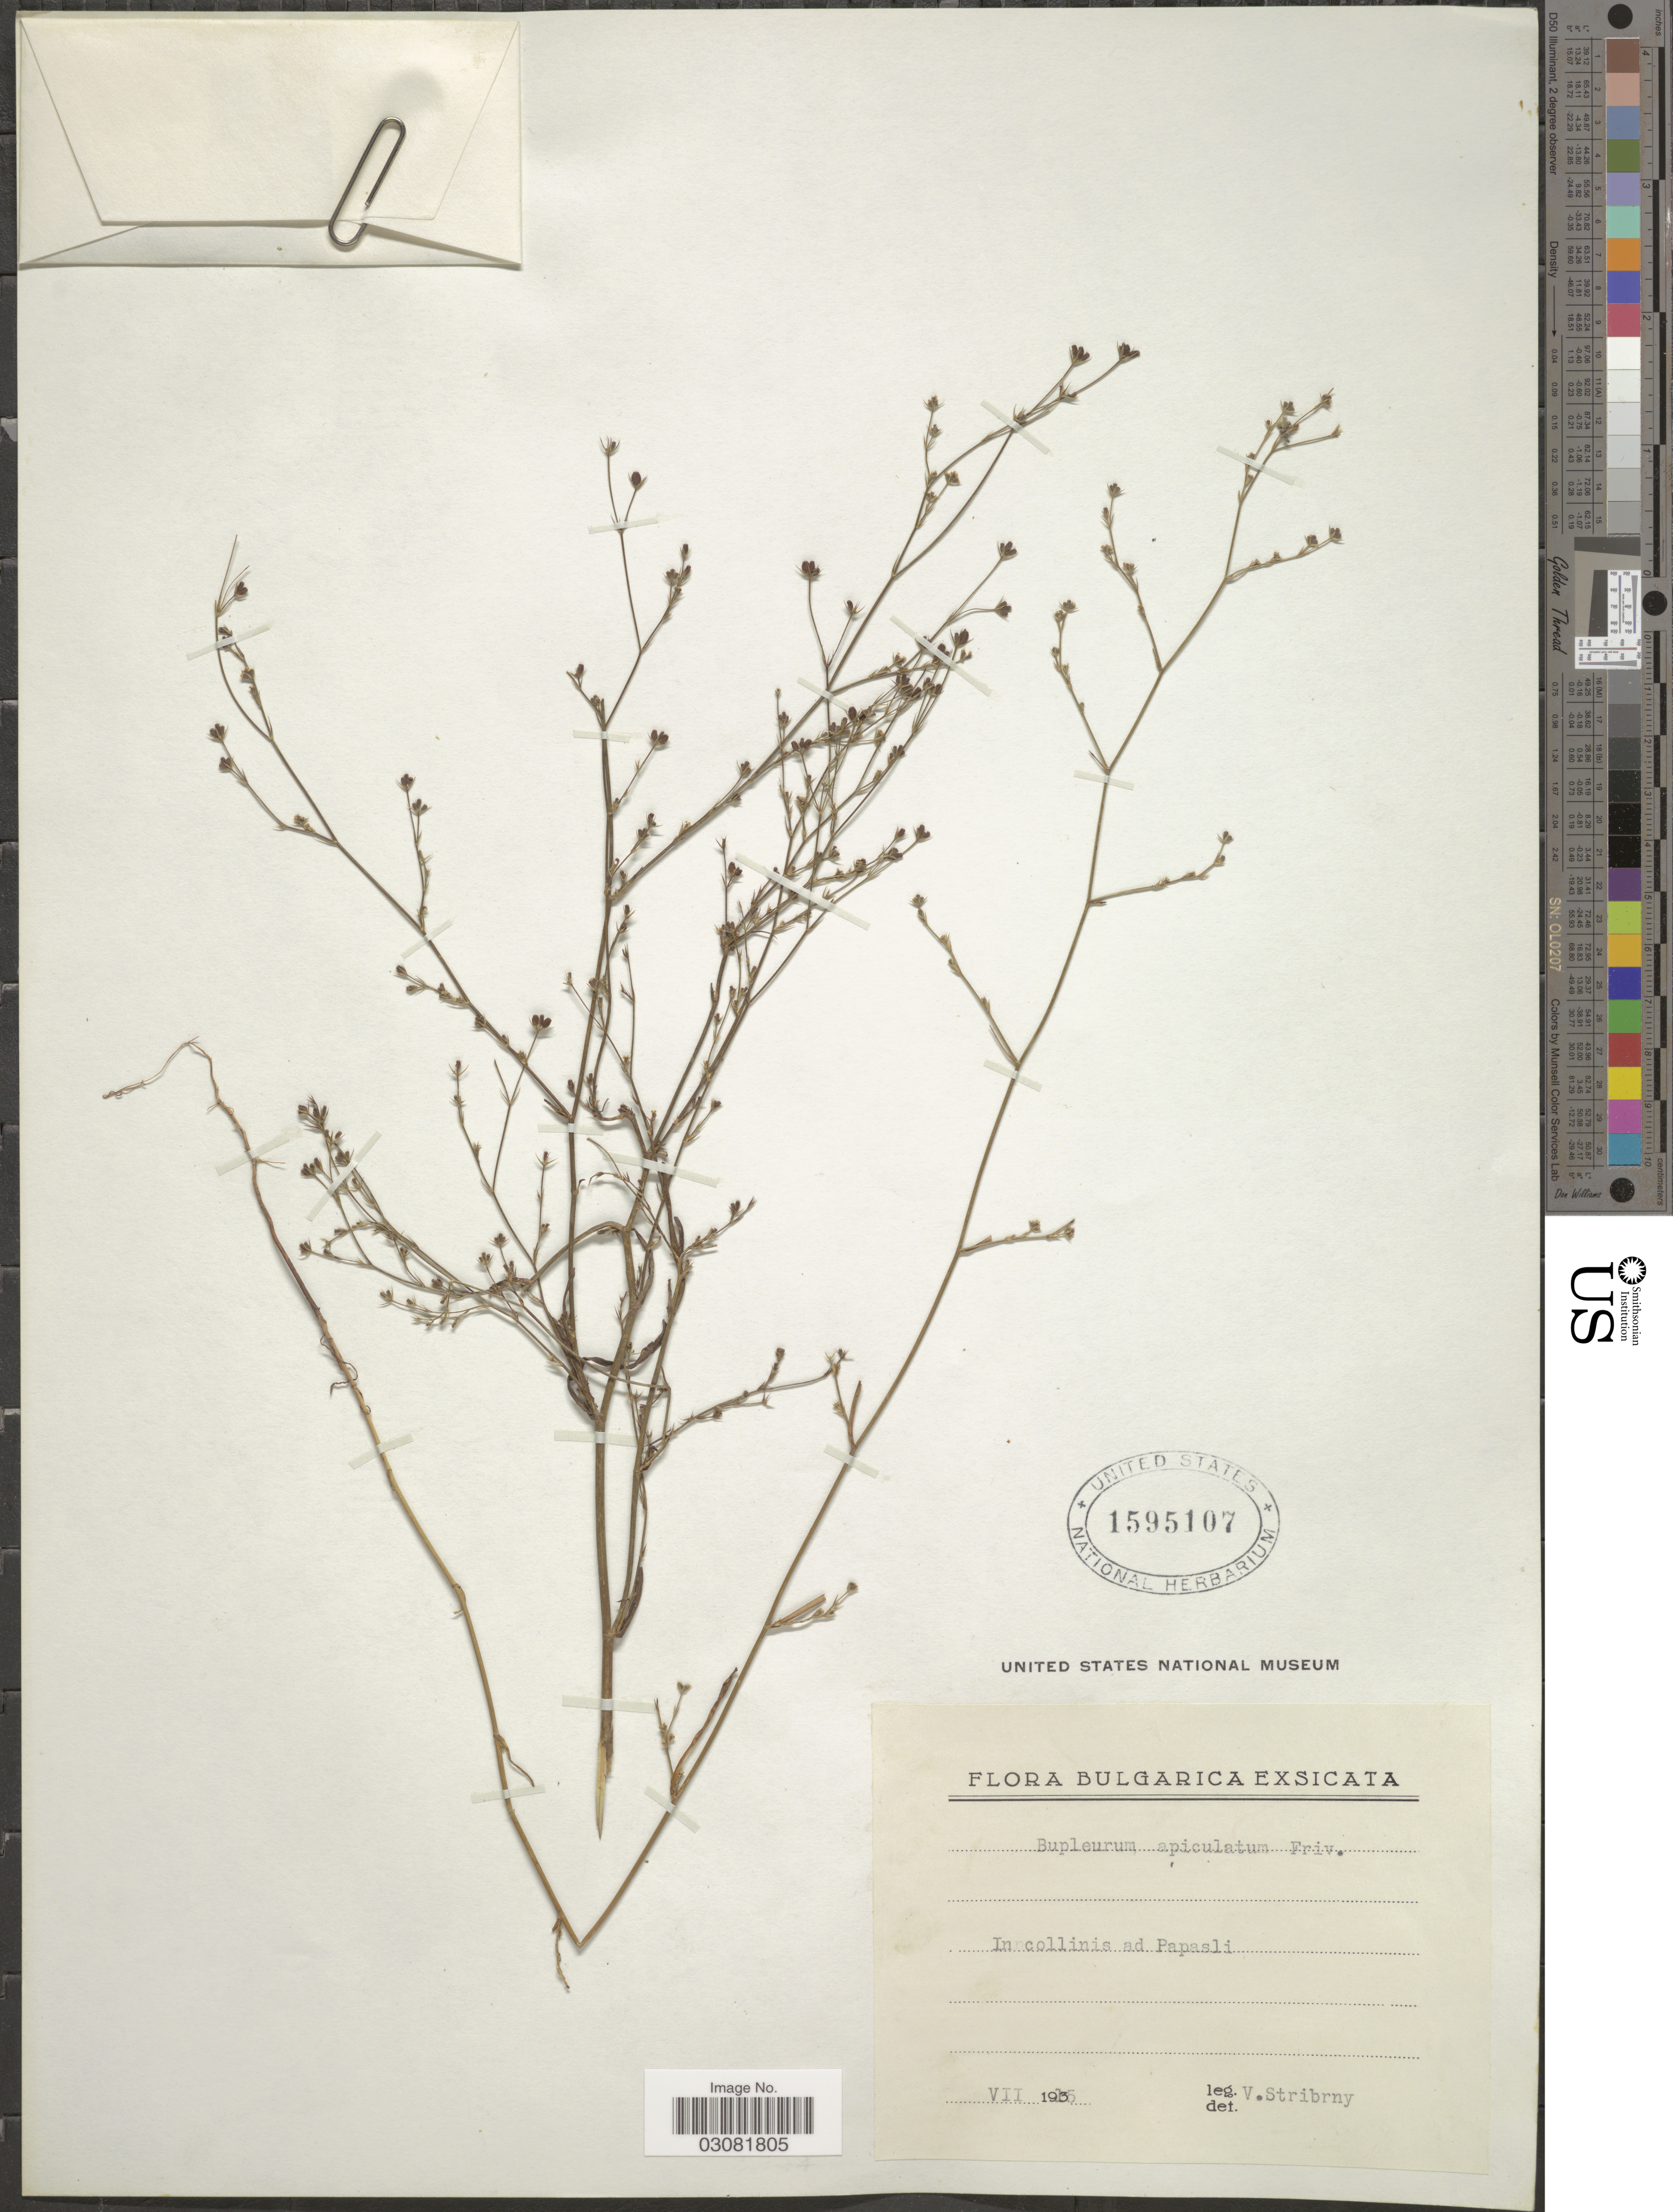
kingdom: Plantae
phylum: Tracheophyta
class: Magnoliopsida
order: Apiales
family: Apiaceae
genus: Bupleurum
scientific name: Bupleurum apiculatum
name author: Friv.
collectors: V. Stribrny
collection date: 1915-07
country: Bulgaria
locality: Bulgarica, In collinis ad Papasli.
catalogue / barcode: US 1595107